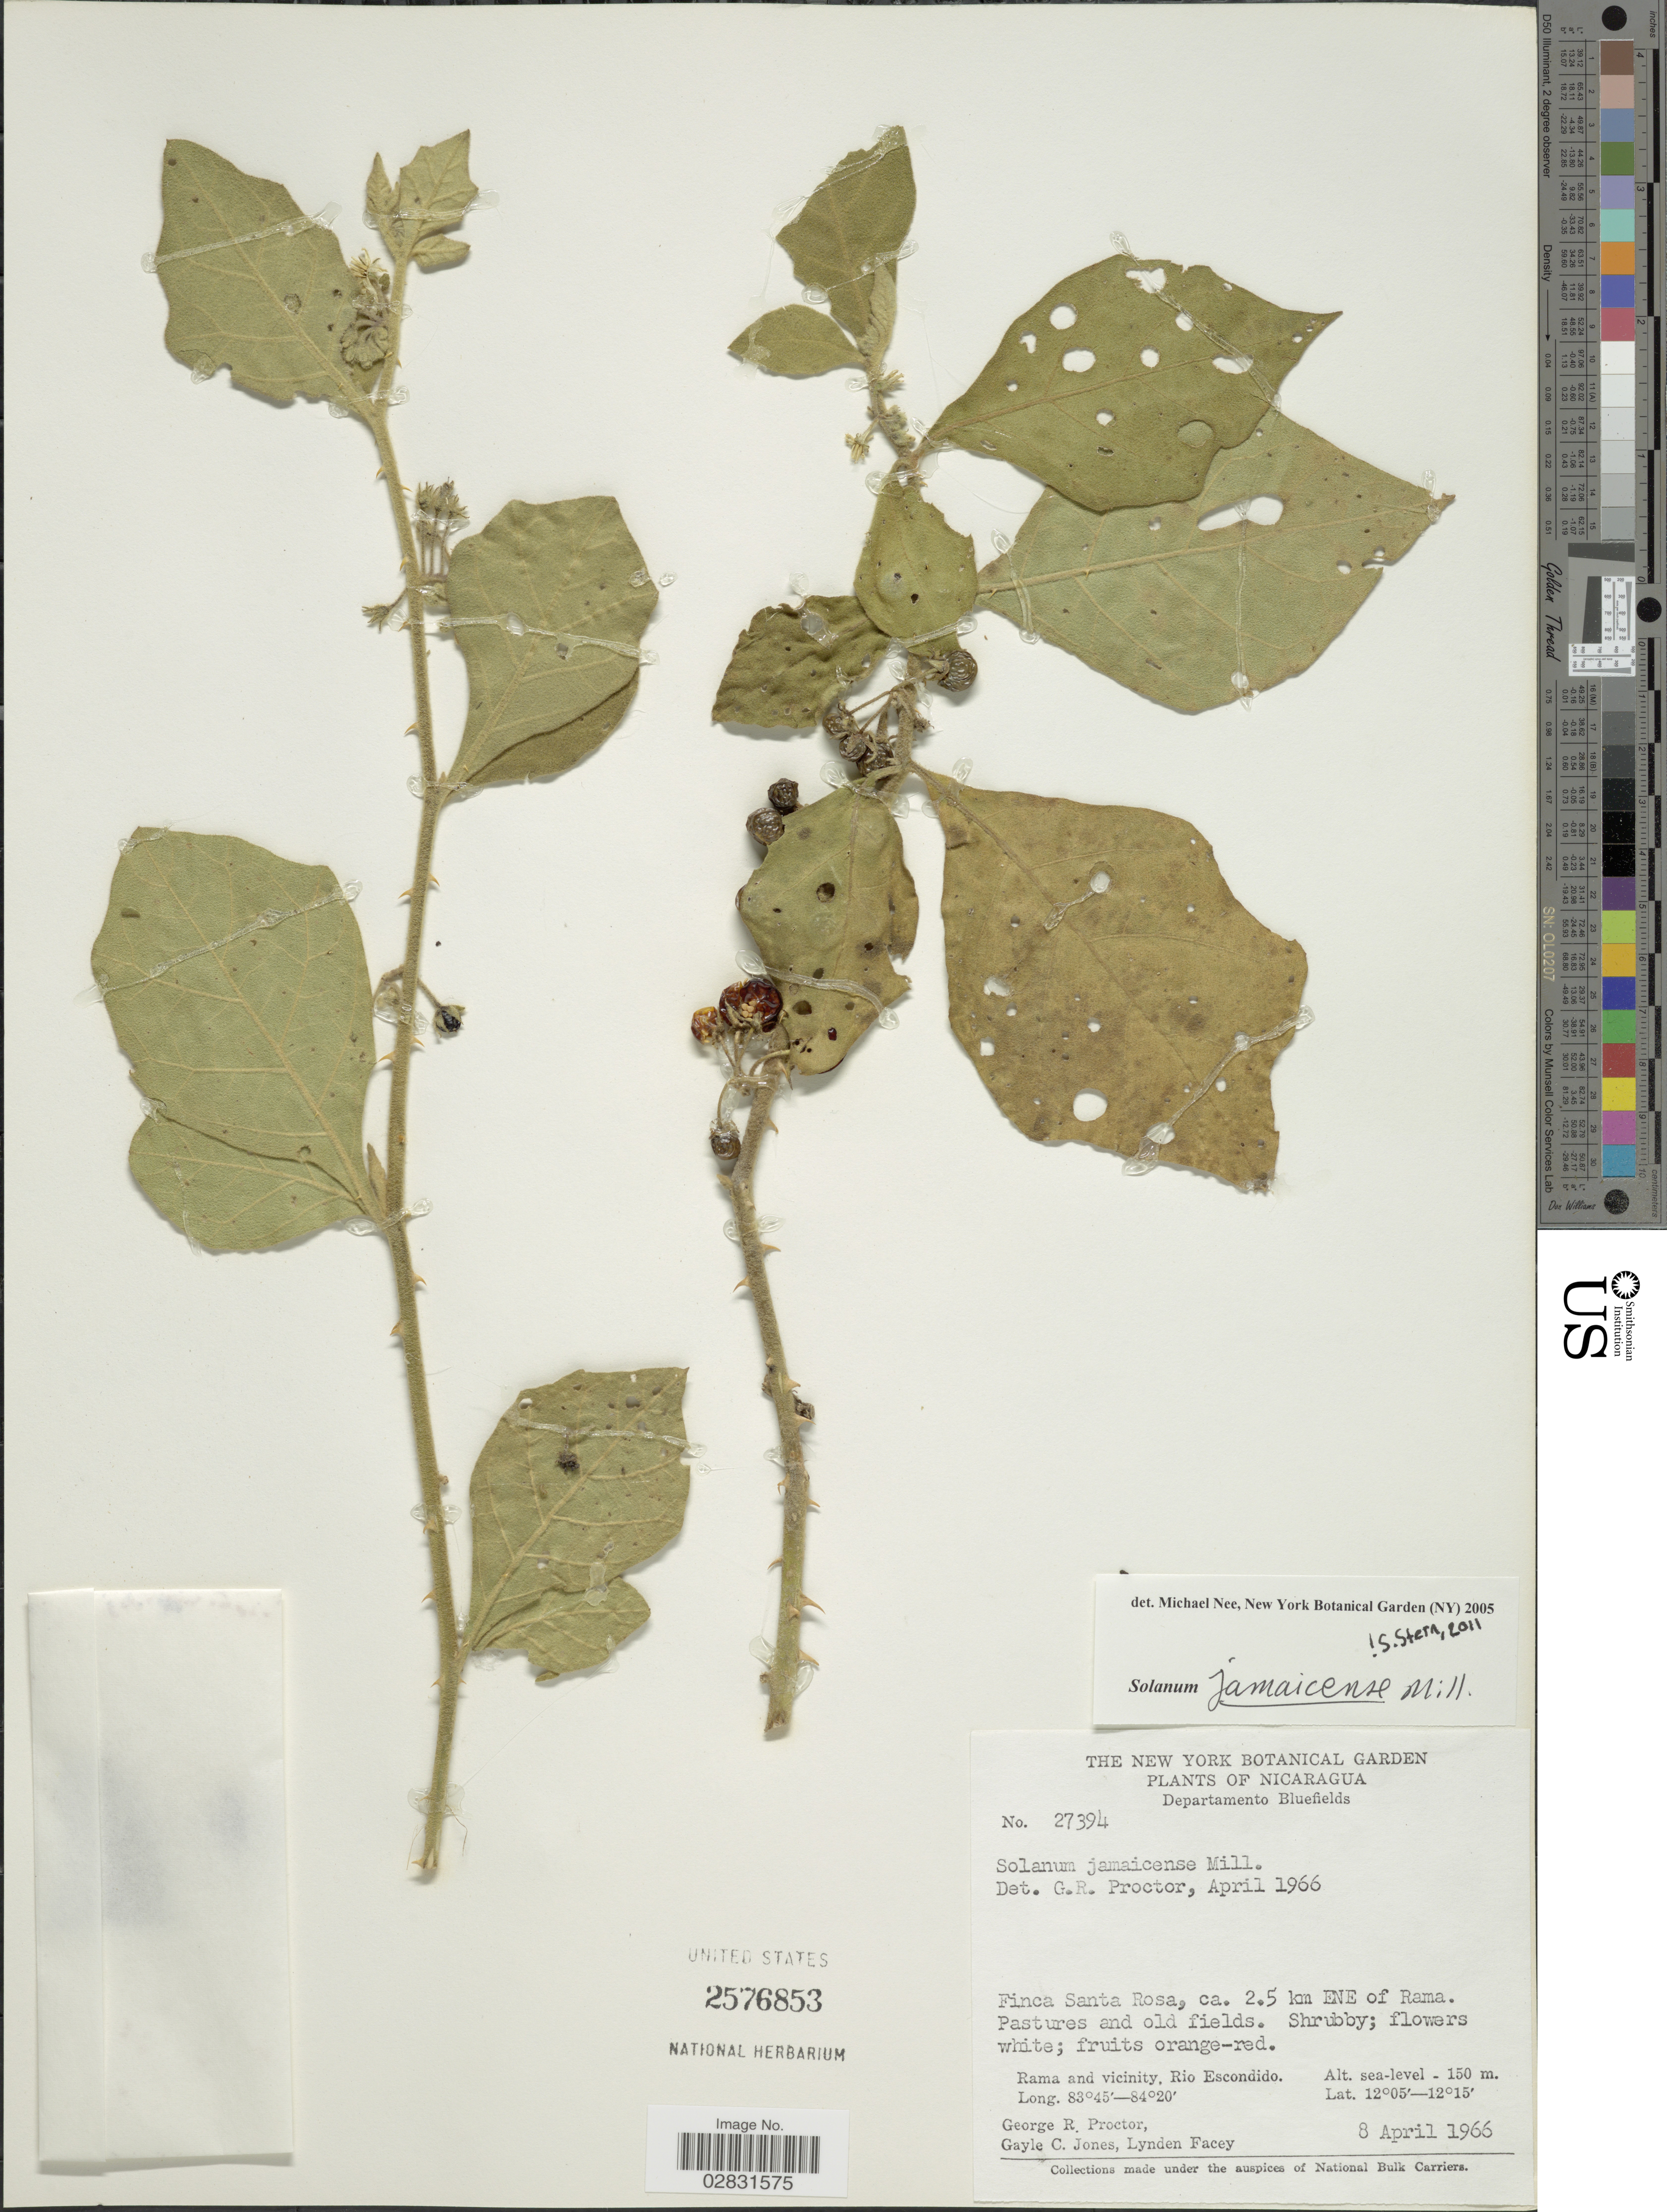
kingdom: Plantae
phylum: Tracheophyta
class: Magnoliopsida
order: Solanales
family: Solanaceae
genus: Solanum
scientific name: Solanum jamaicense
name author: Mill.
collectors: G. Proctor, G. C. Jones & L. Facey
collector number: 27394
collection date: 1966-04-08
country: Nicaragua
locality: Departamento Bluefields. Finca Santa Rosa, ca. 2.5 km ENE of Rama. Rama and vicinity. Rio Escondido.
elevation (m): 0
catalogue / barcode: US 2576853